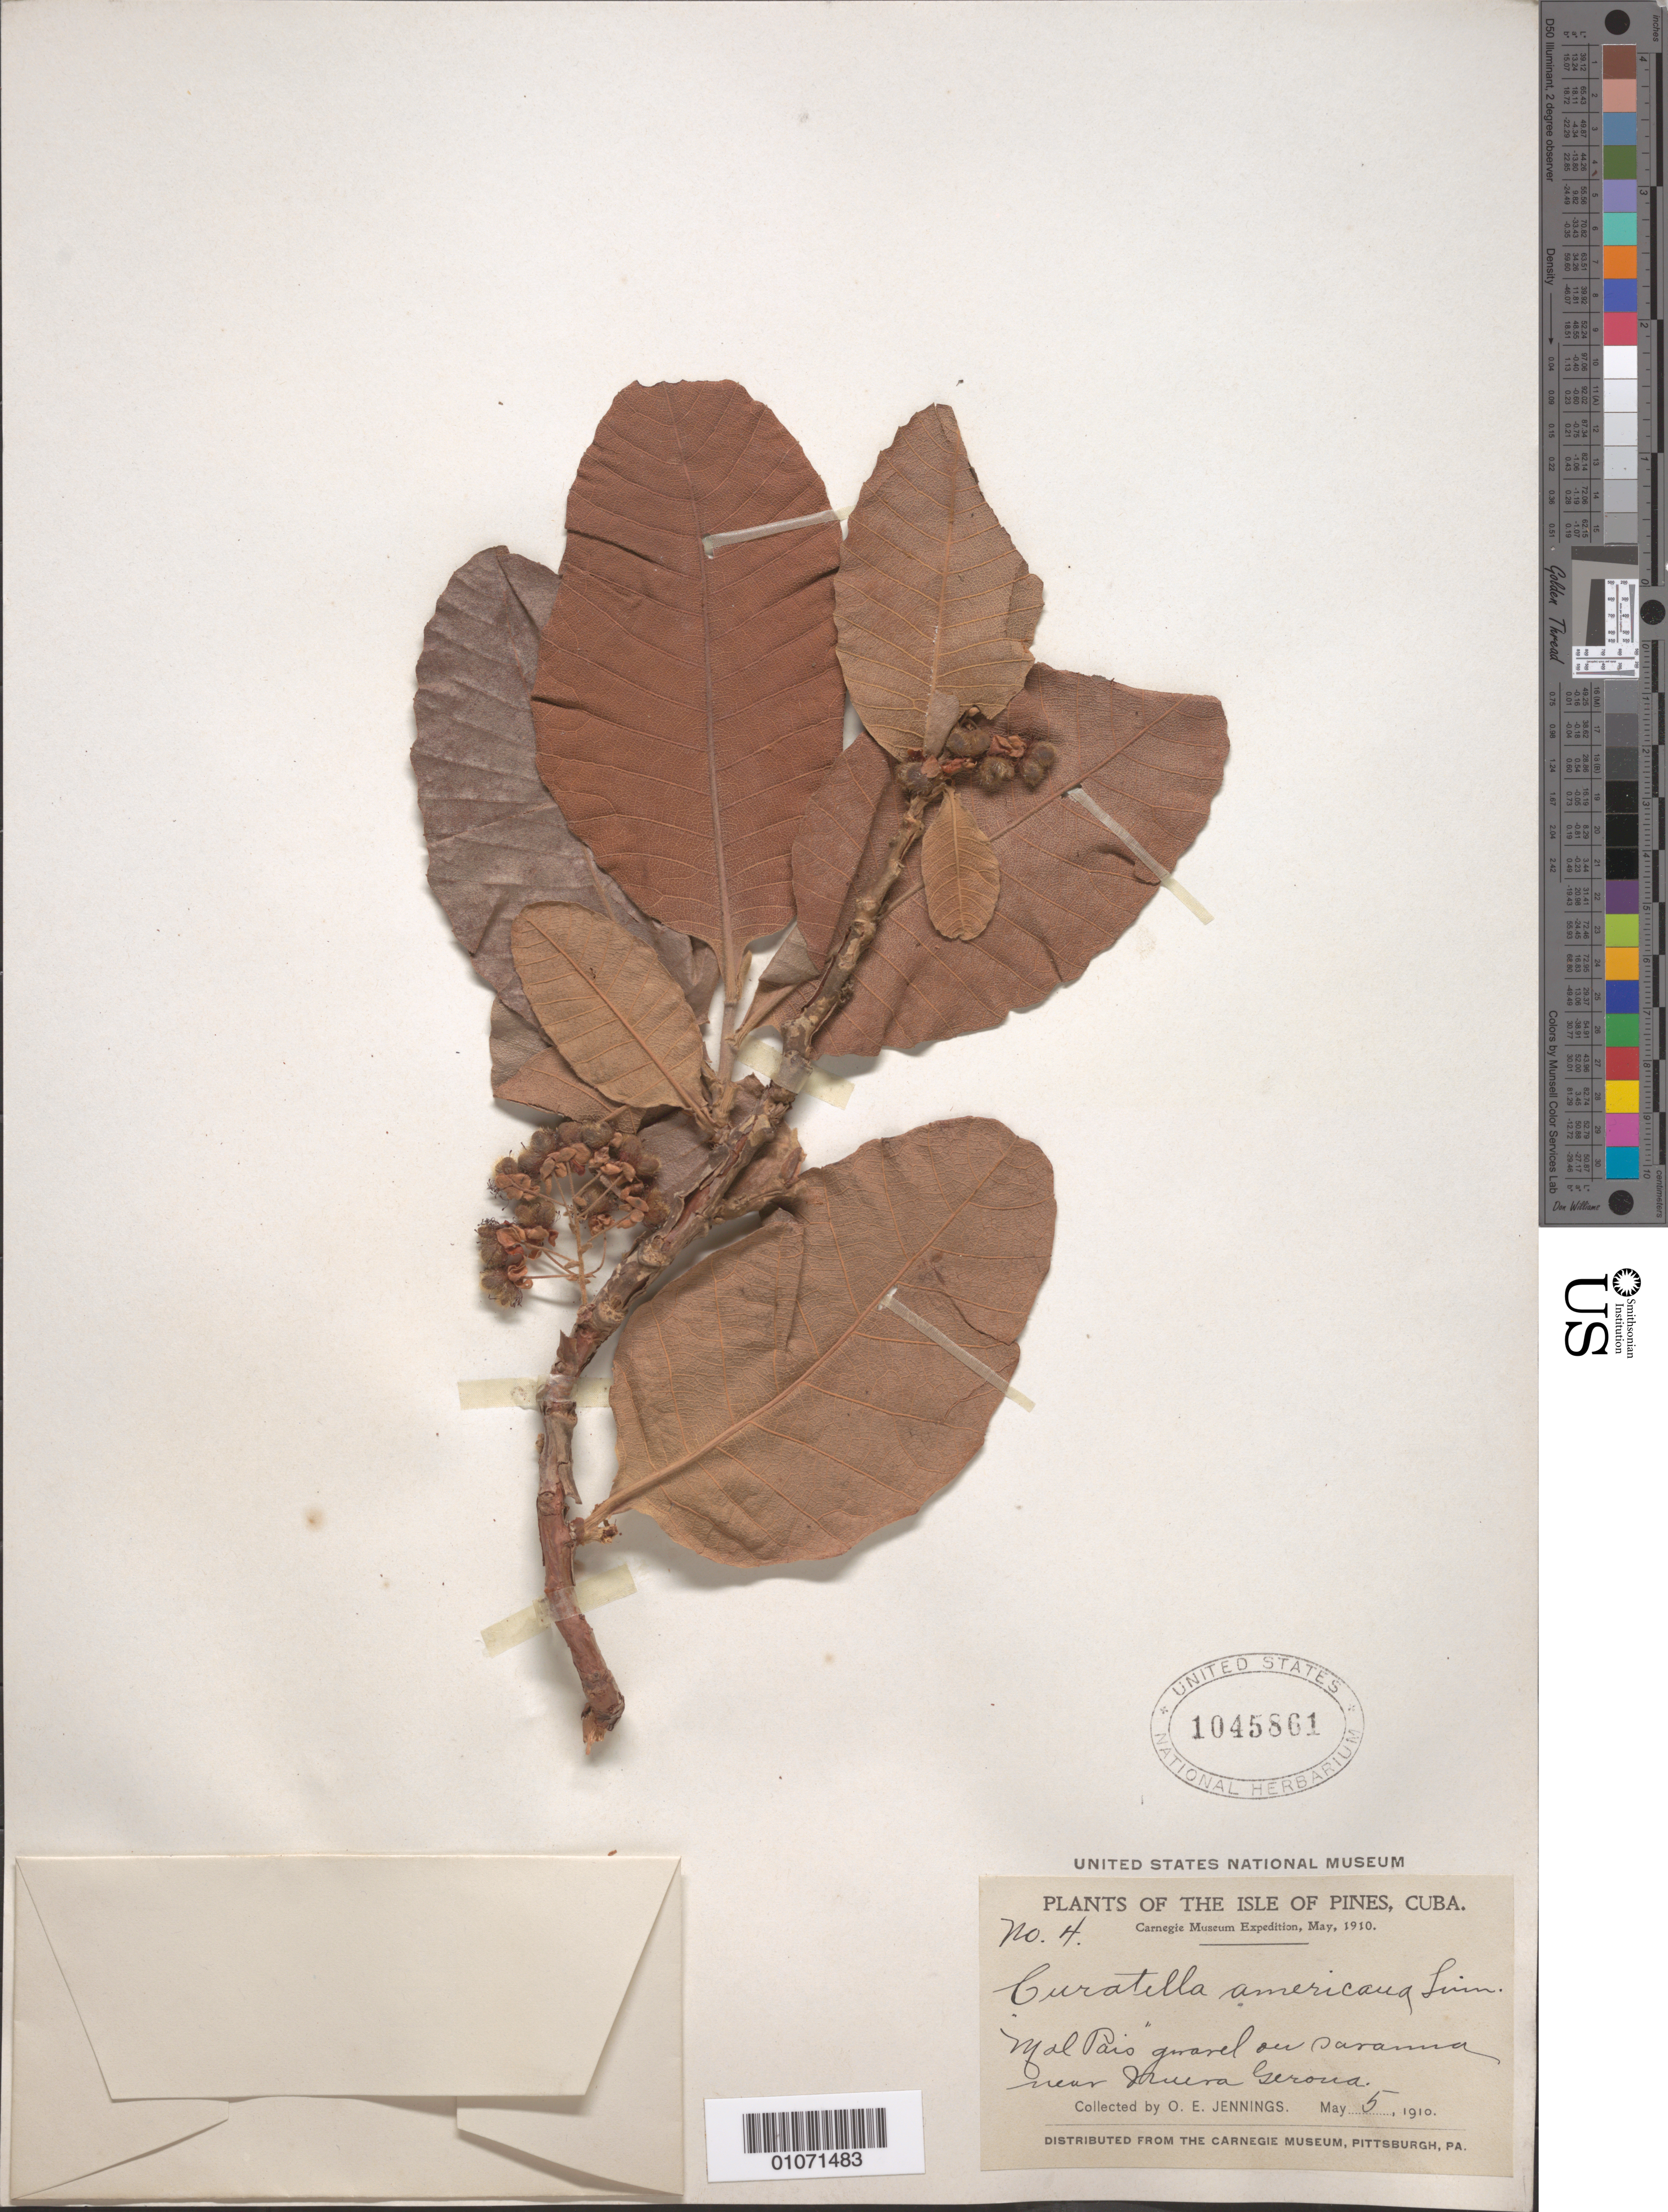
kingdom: Plantae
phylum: Tracheophyta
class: Magnoliopsida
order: Dilleniales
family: Dilleniaceae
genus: Curatella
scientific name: Curatella americana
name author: L.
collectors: O. E. Jennings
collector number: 4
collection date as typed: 05 May 1910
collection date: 1910-05-05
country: Cuba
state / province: Isla de La Juventud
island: Isla de la Juventud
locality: "Mal Pais", near Nueva Gerona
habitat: Gravel on savanna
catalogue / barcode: US 1045861